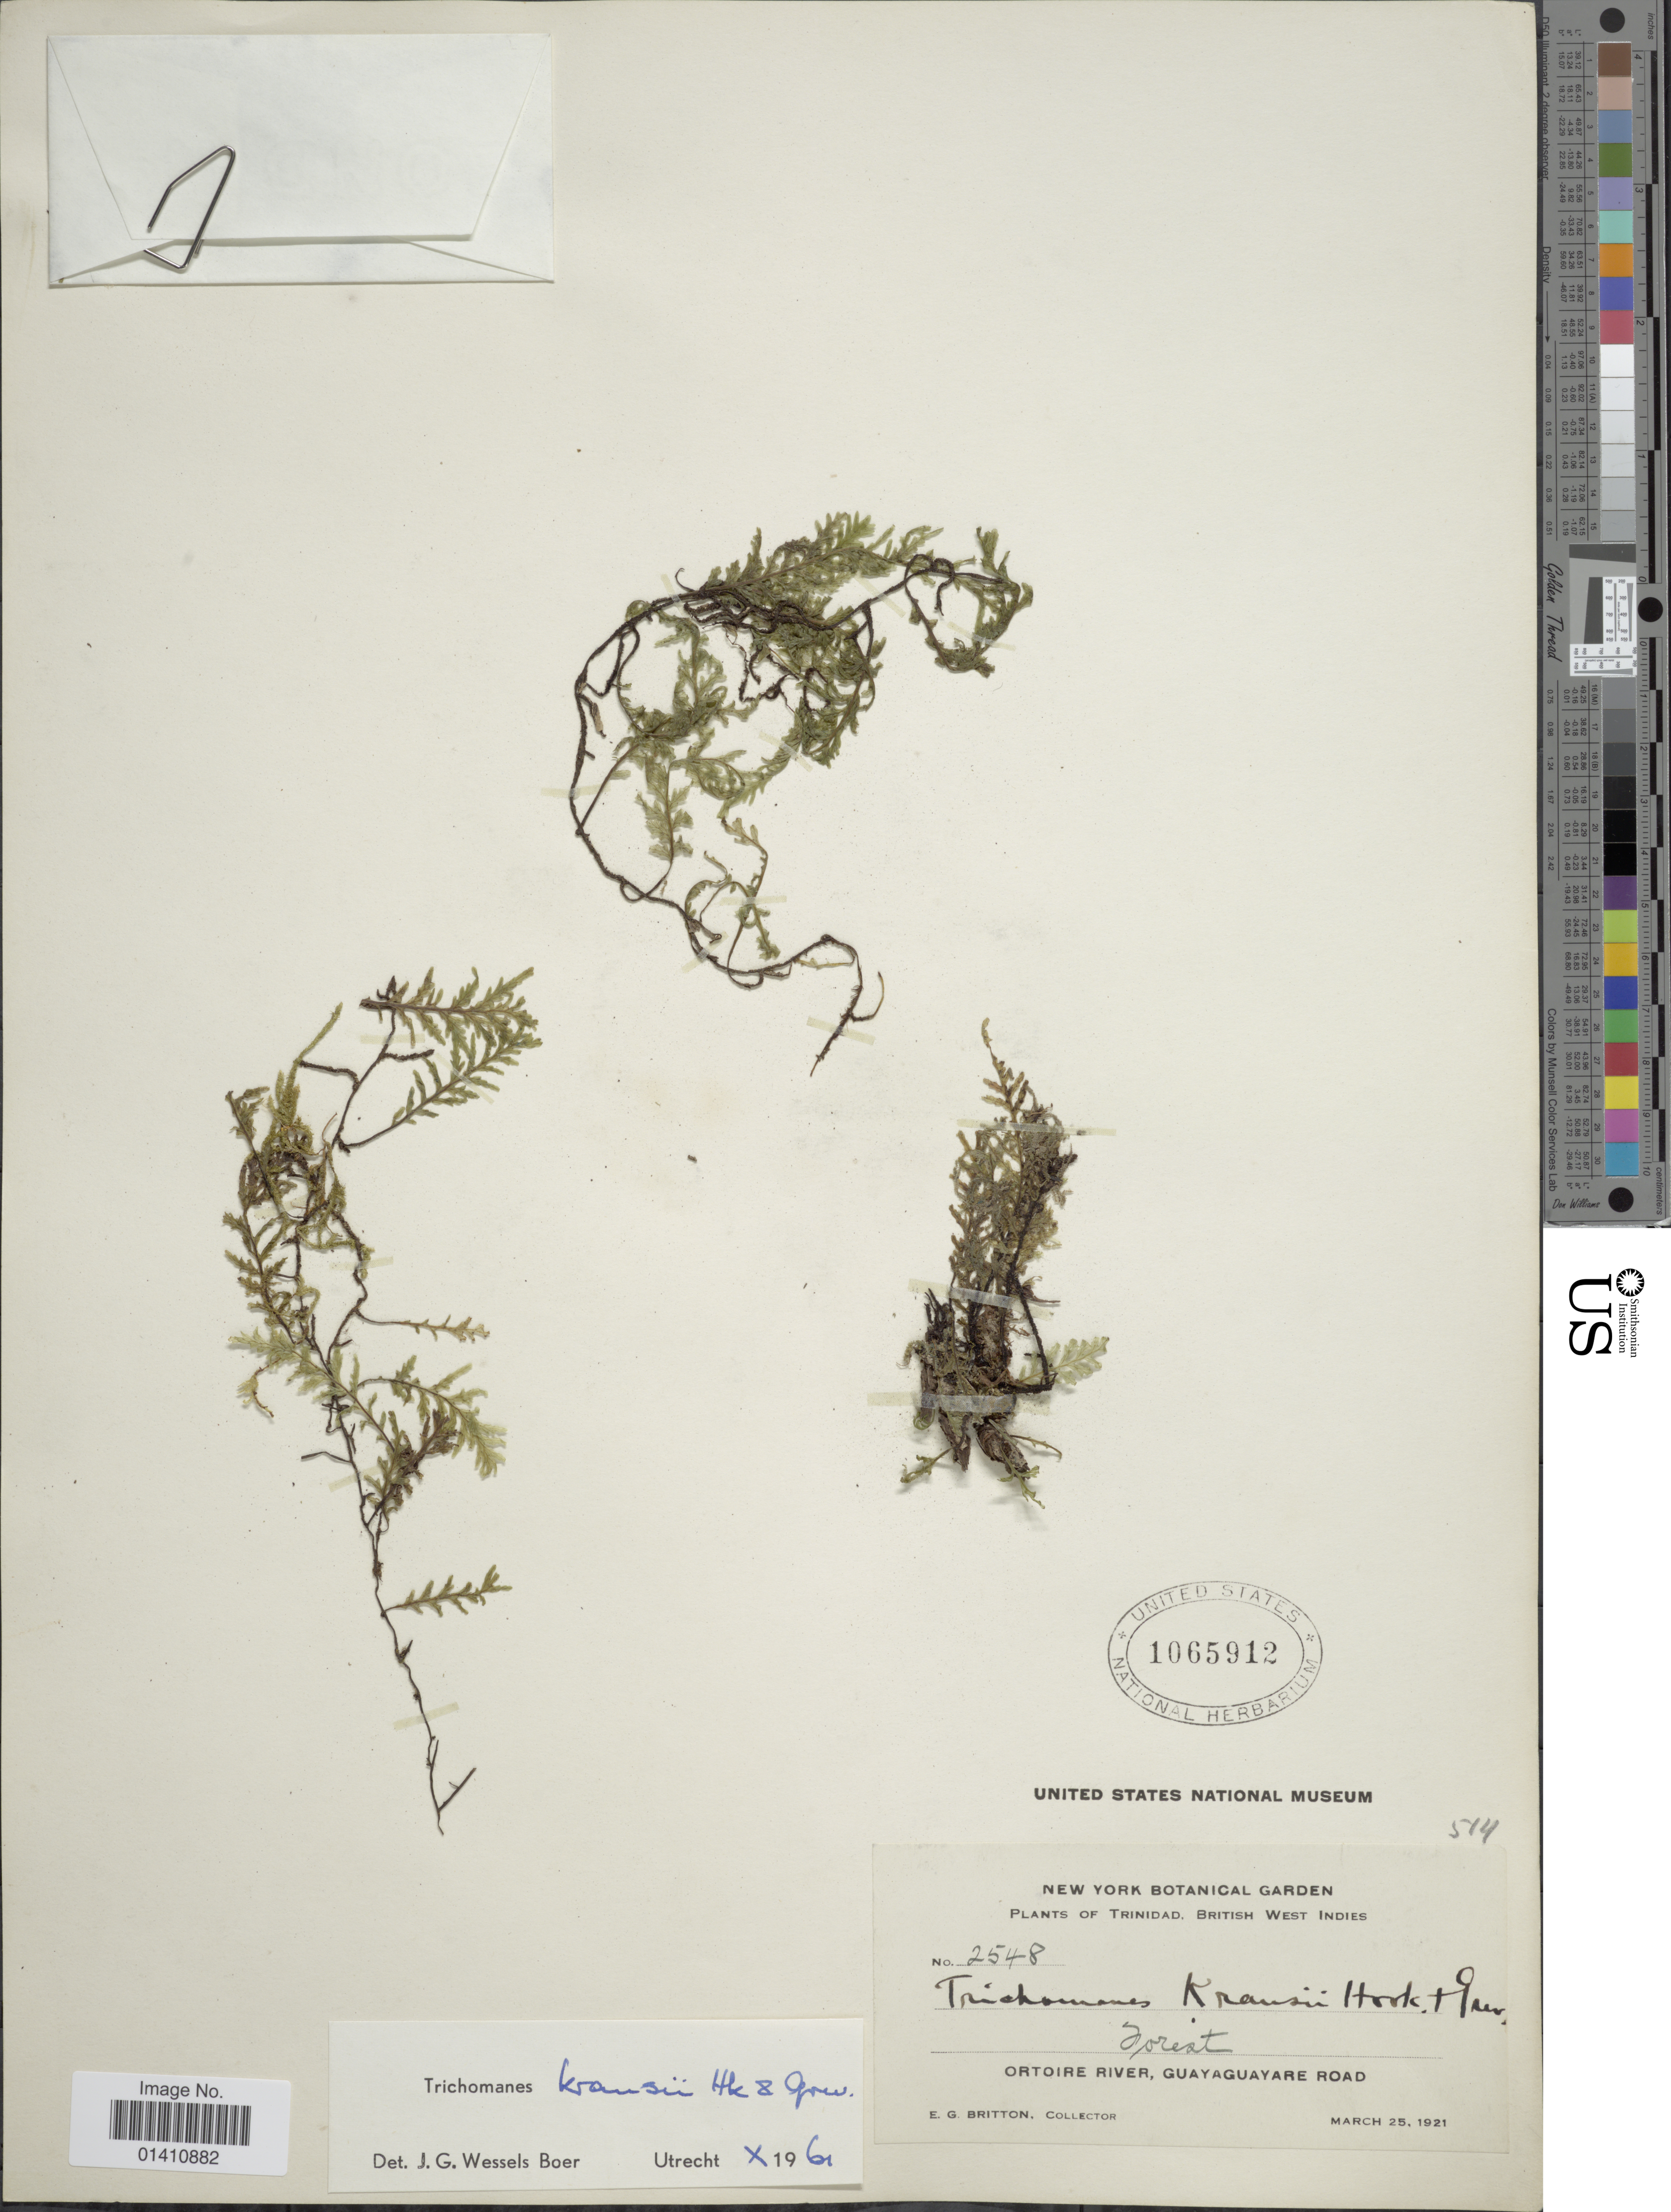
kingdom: Plantae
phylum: Tracheophyta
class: Polypodiopsida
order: Hymenophyllales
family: Hymenophyllaceae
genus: Didymoglossum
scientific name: Didymoglossum kraussii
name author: (Hook. & Grev.) C. Presl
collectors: E. G. Britton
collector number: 2548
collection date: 1921-03-25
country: Trinidad and Tobago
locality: Trinidad, British West Indies. Ortoire River, Guayaguayre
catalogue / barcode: US 1065912